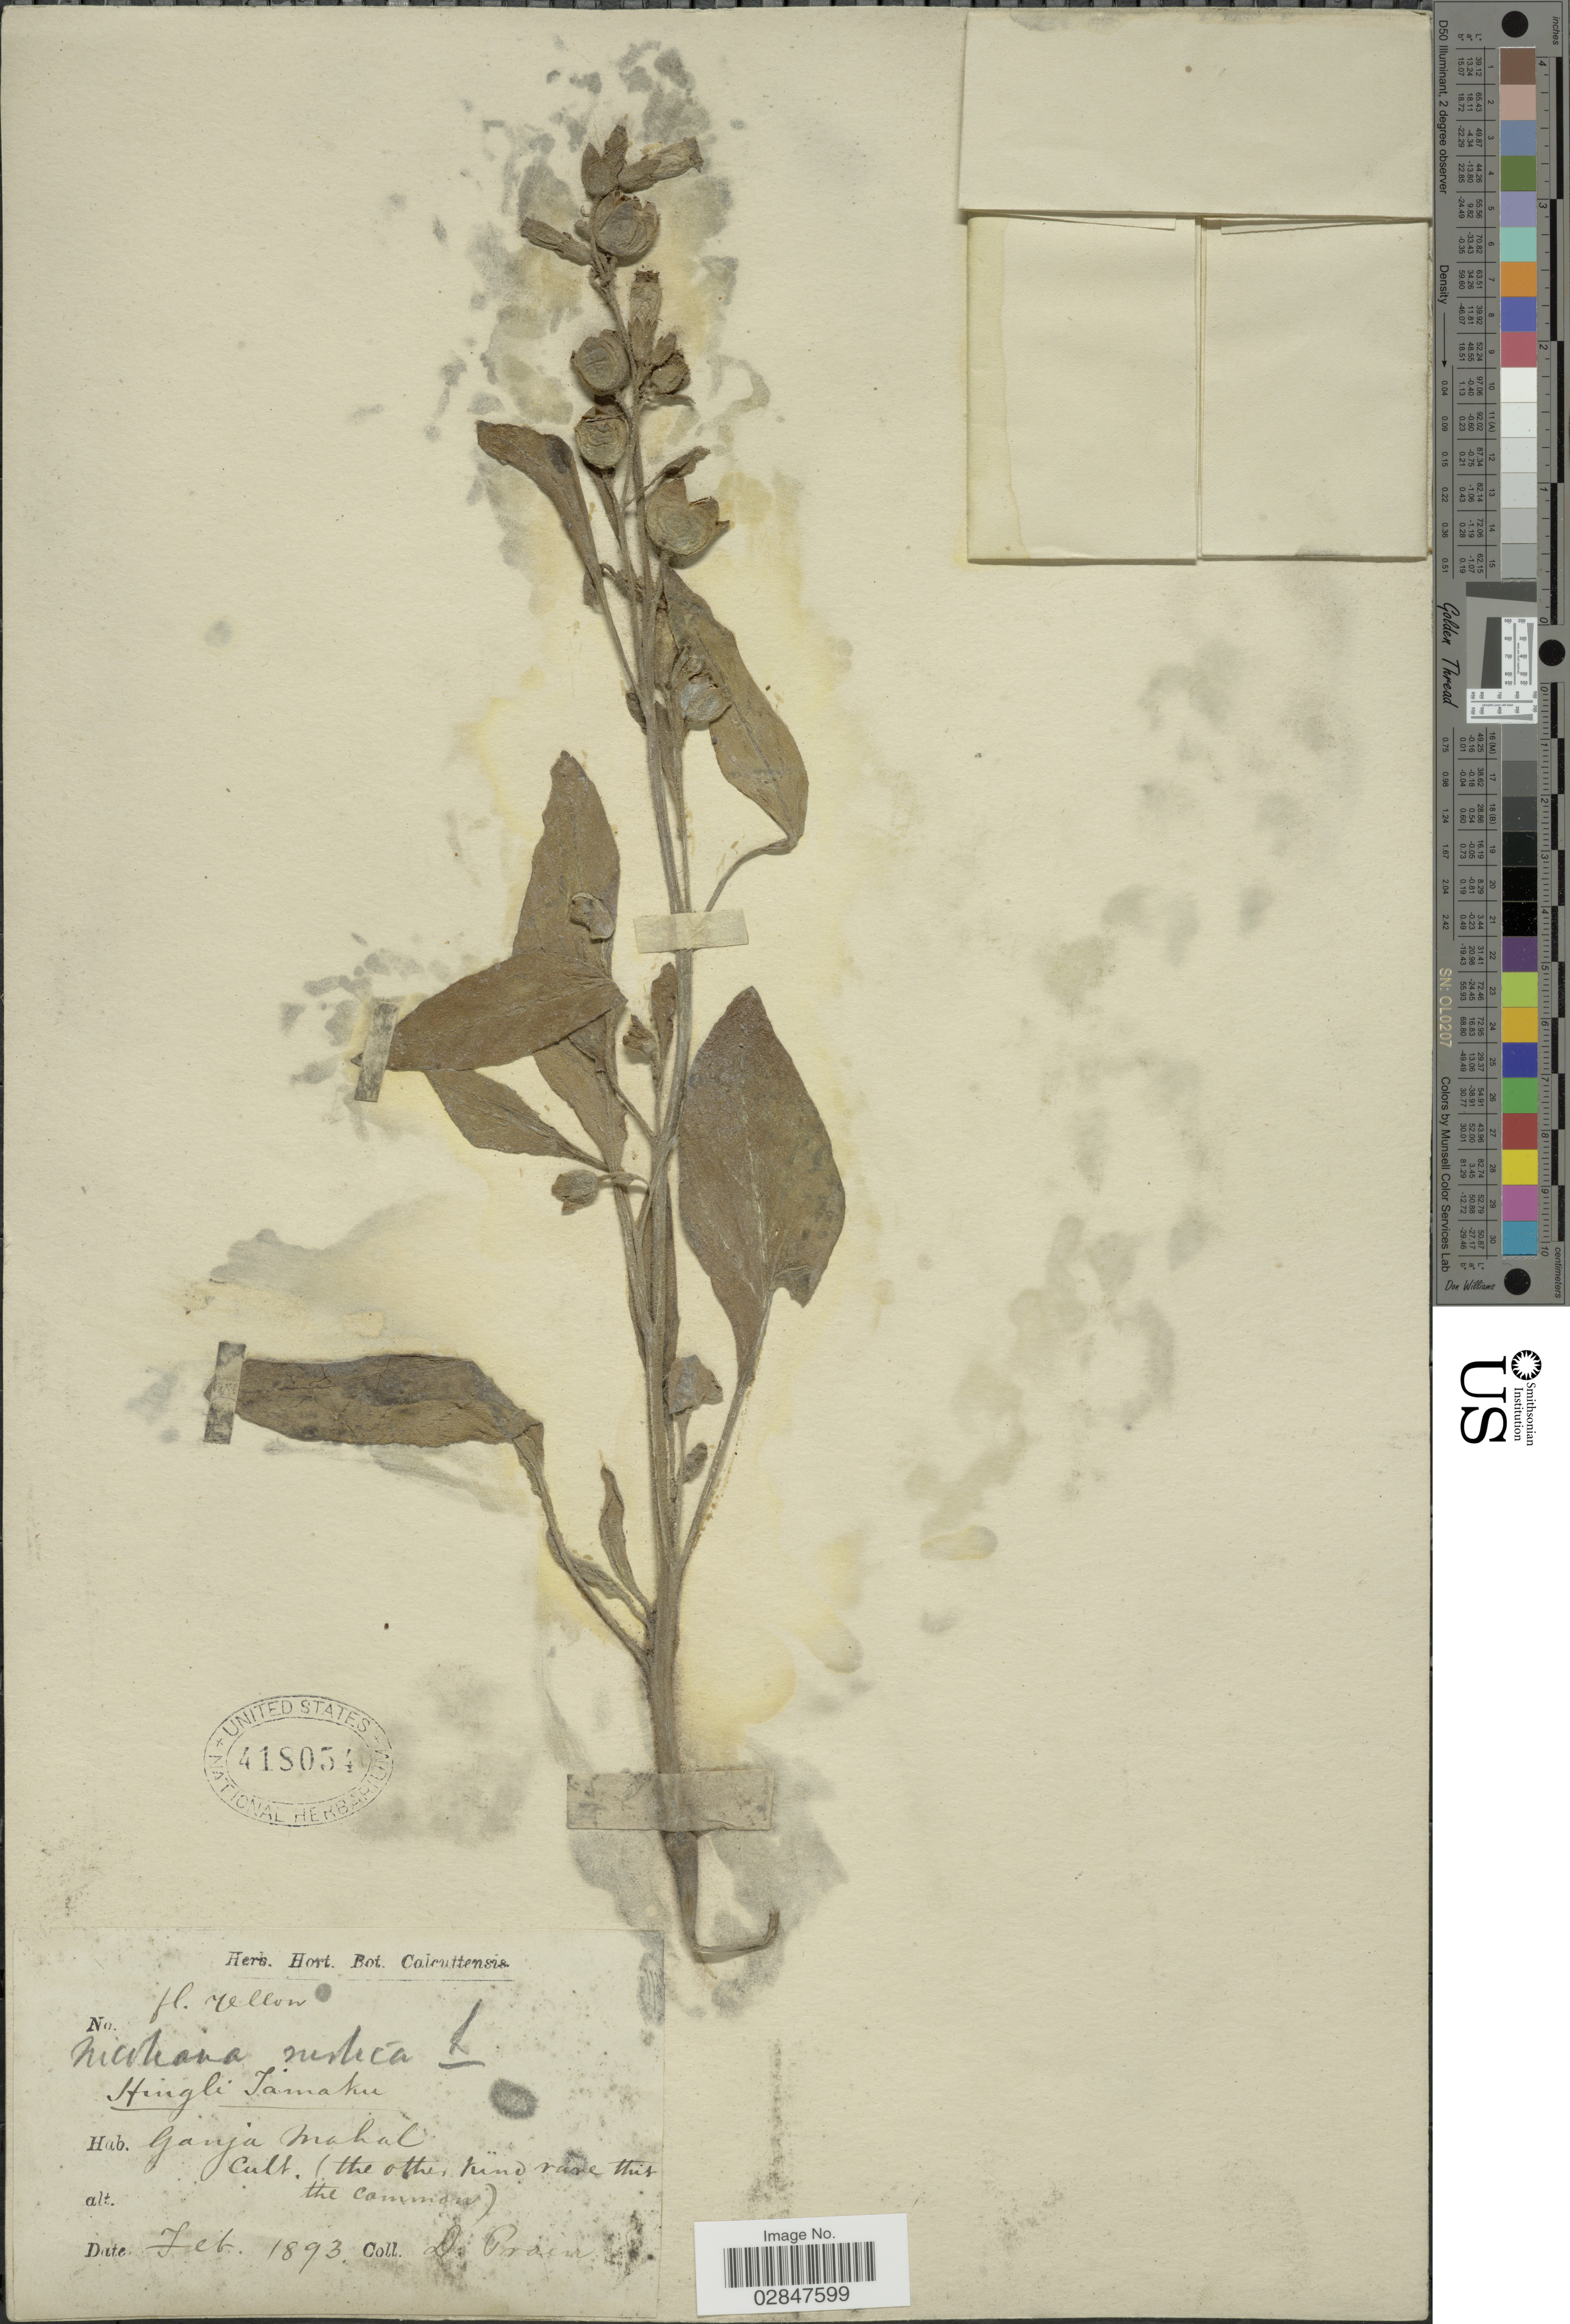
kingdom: Plantae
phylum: Tracheophyta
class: Magnoliopsida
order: Solanales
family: Solanaceae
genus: Nicotiana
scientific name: Nicotiana rustica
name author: L.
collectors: D. Prain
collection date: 1893-02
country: India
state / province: Uttar Pradesh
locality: Ganja Mahal.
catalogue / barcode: US 418054